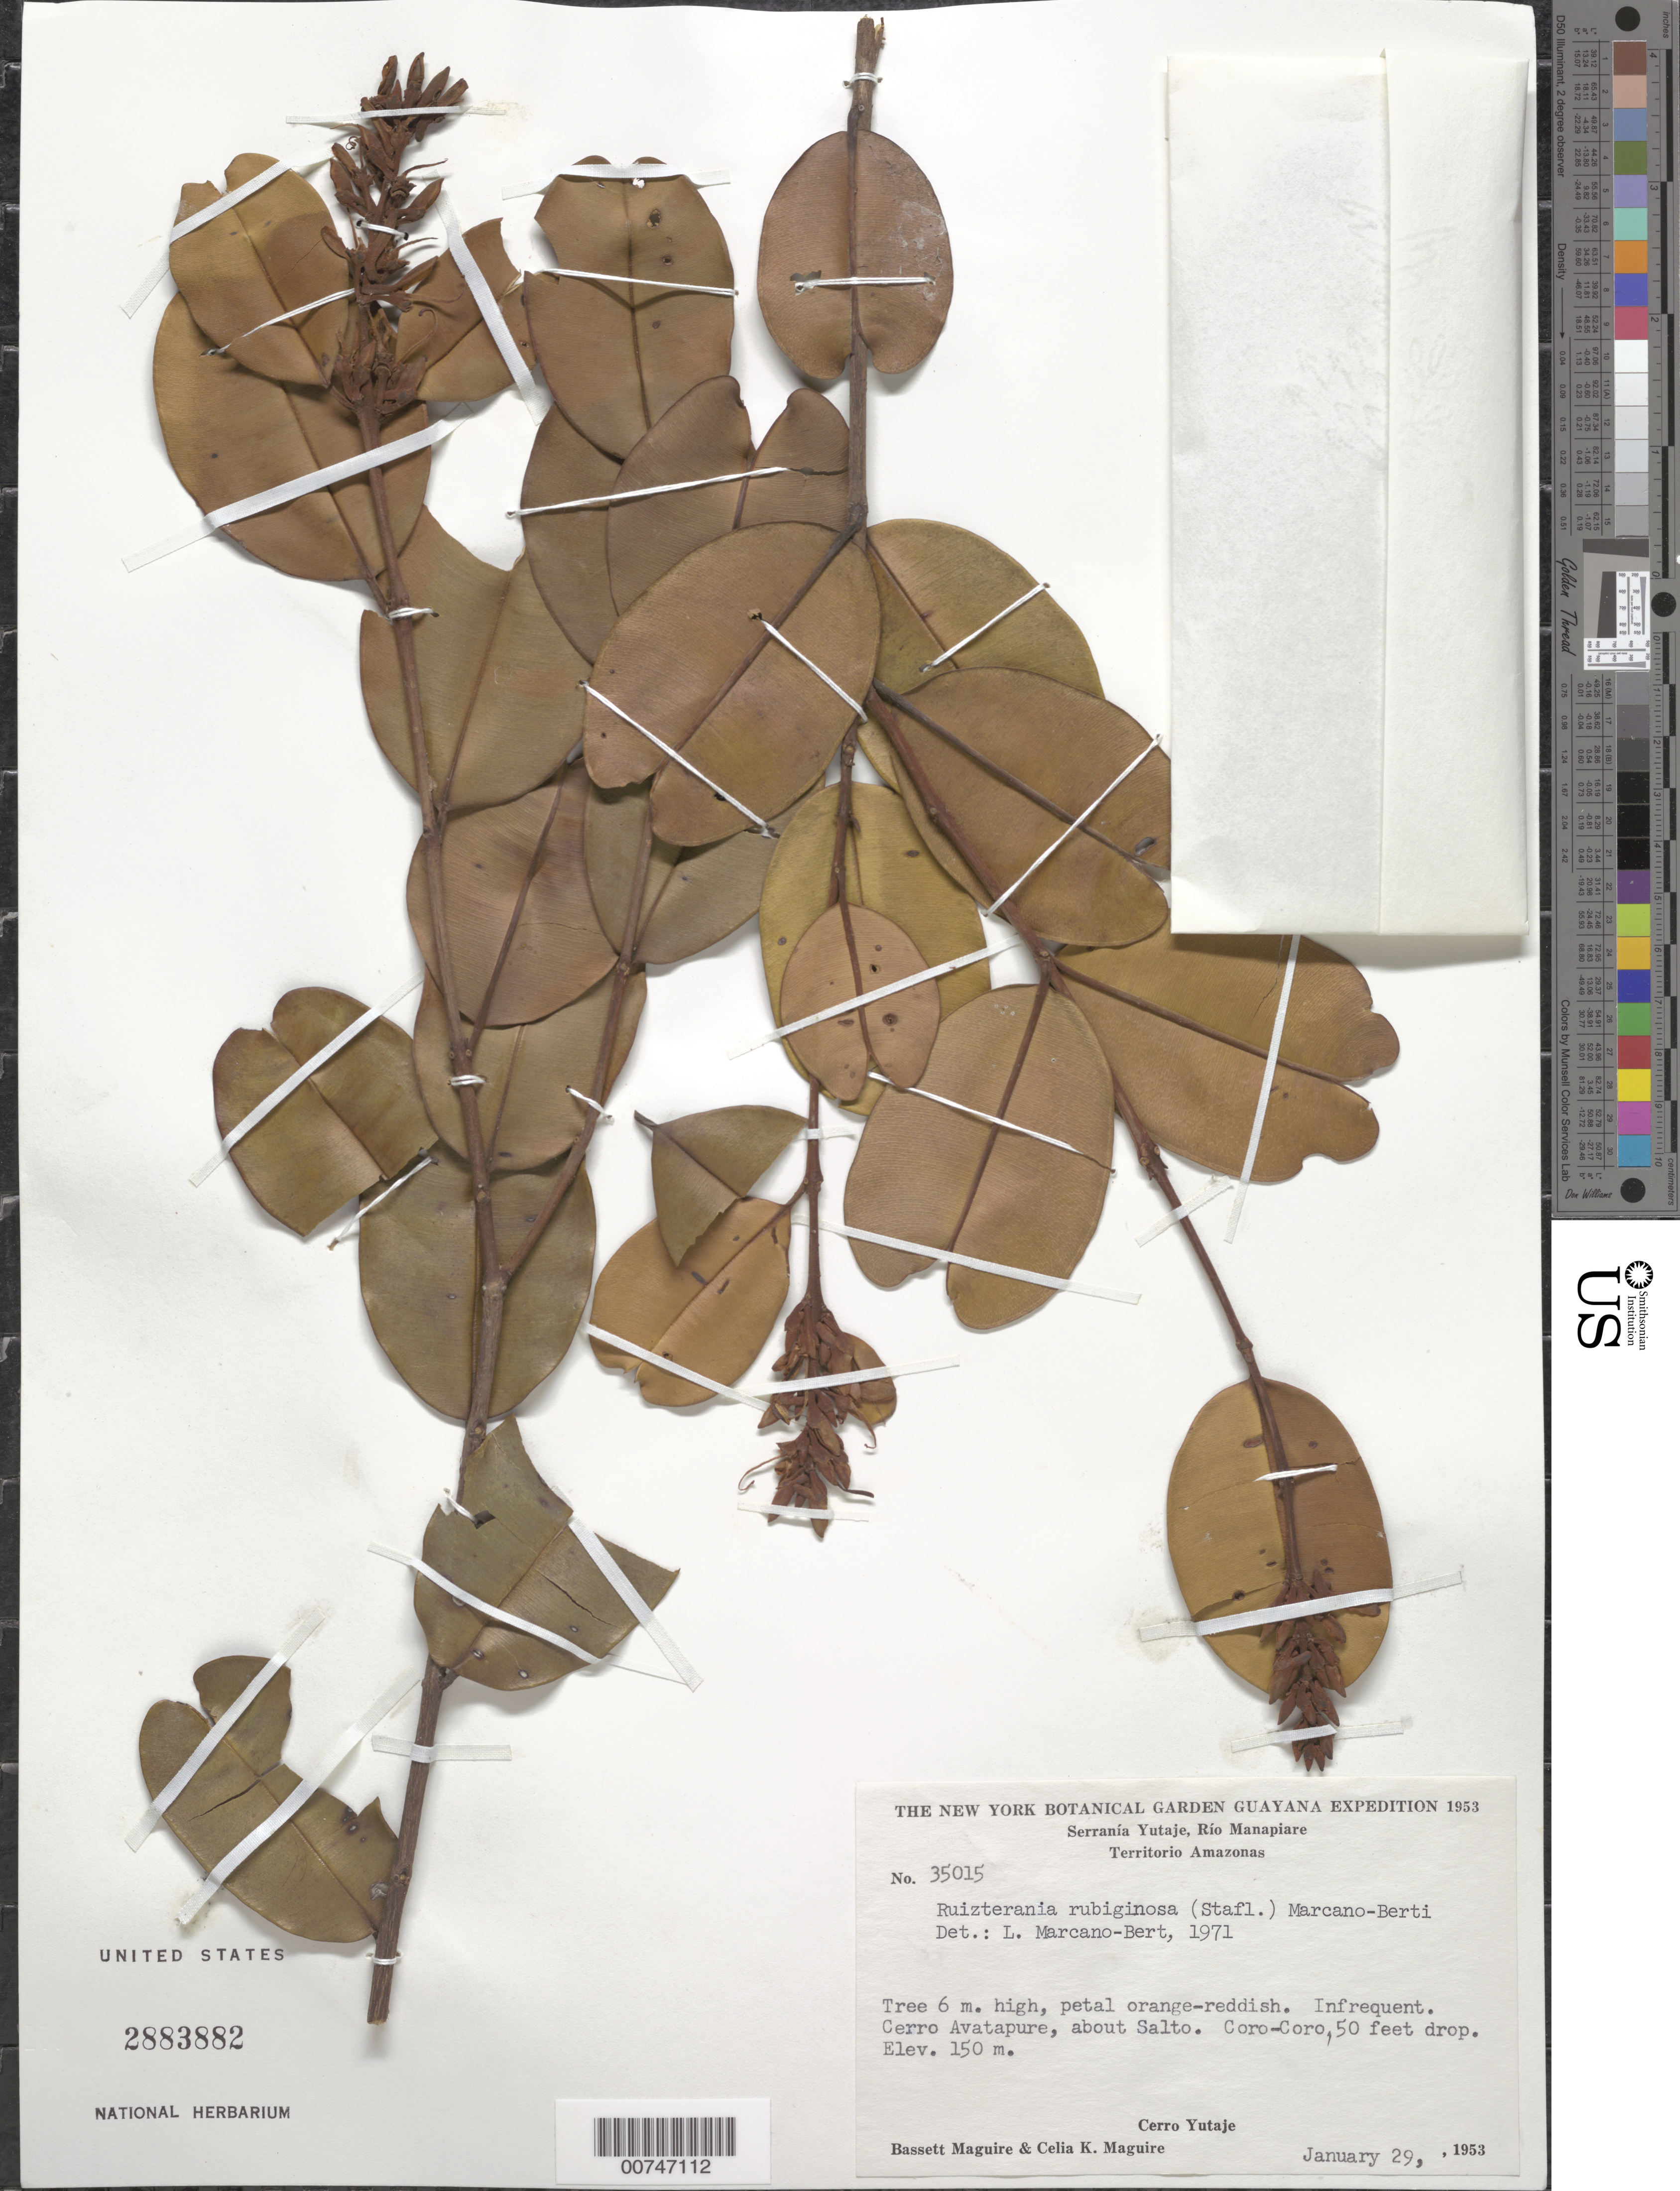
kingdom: Plantae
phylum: Tracheophyta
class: Magnoliopsida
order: Myrtales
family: Vochysiaceae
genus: Ruizterania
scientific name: Ruizterania rubiginosa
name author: (Stafleu) Marc.-Berti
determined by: Marcano-Berti, L.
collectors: B. Maguire & C. K. Maguire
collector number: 35015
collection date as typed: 29-Jan-53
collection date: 1953-01-29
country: Venezuela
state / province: Amazonas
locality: Serranía Yutajé, Salto Coro-Coro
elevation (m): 150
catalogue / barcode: US 2883882